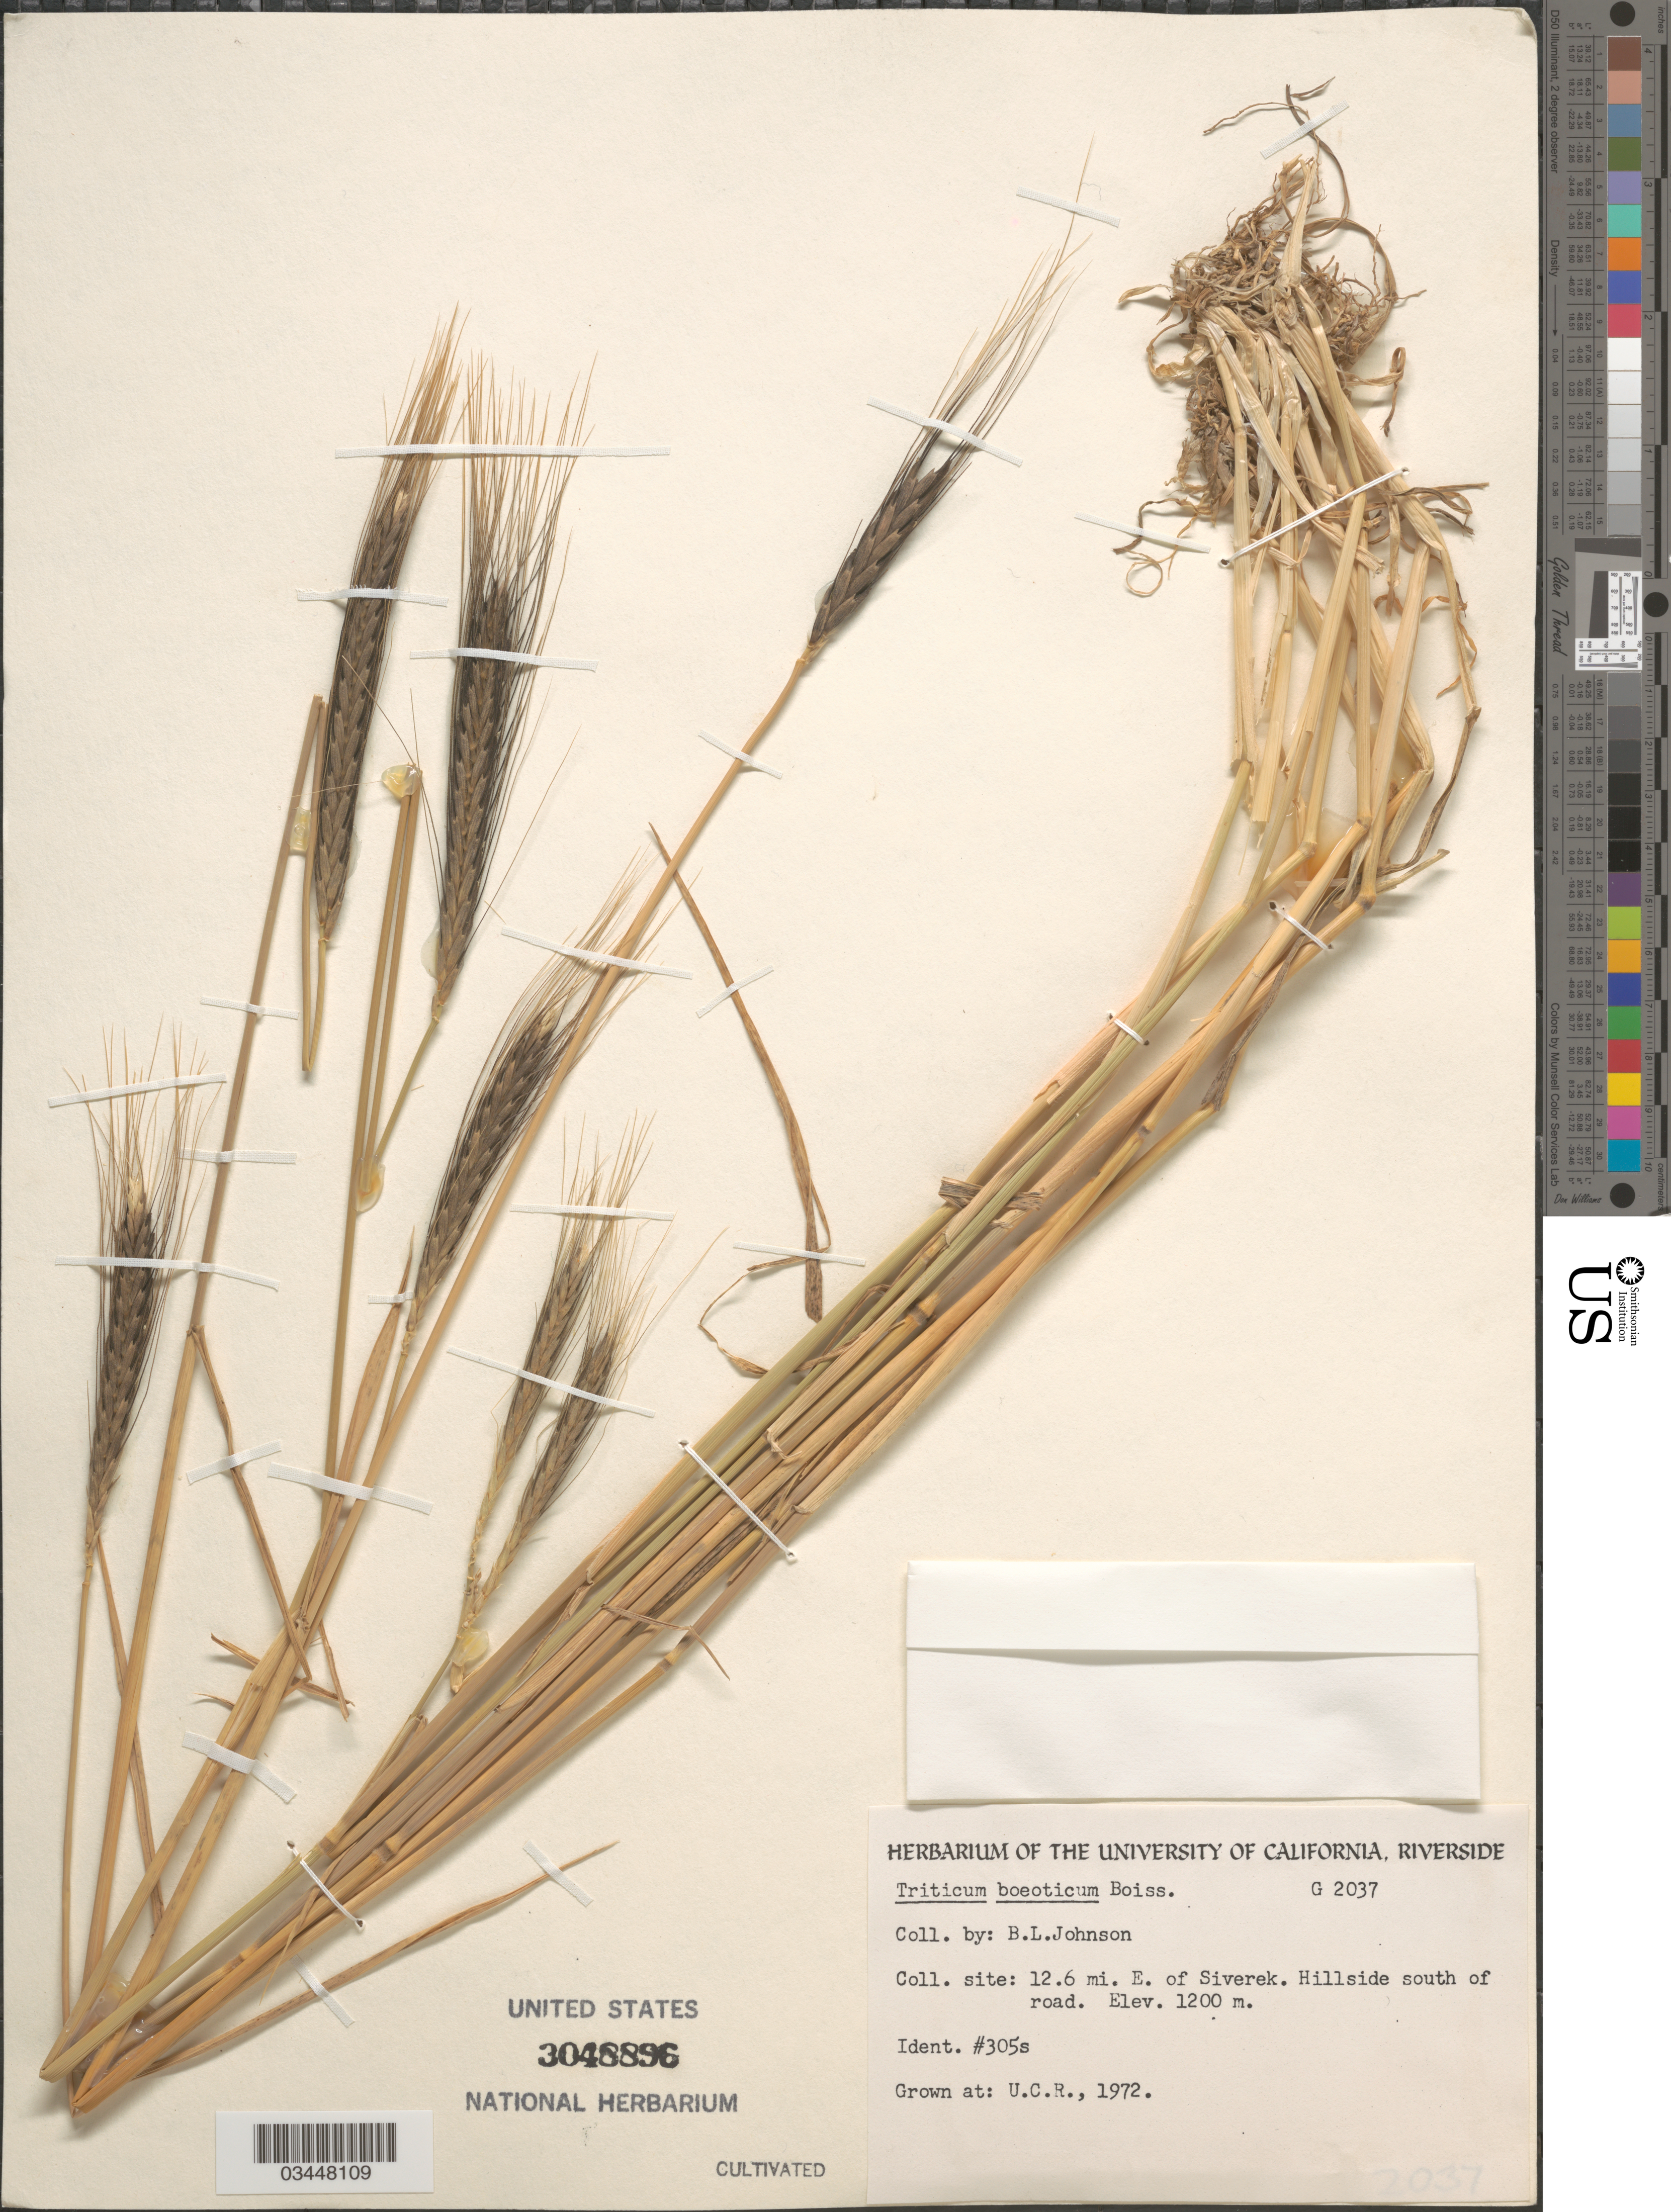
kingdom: Plantae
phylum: Tracheophyta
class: Liliopsida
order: Poales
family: Poaceae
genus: Triticum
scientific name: Triticum boeoticum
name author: Boiss.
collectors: ex herb. Univ. of California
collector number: G2037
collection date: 1972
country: United States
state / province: California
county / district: Riverside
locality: U.C.R.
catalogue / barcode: US 3048896